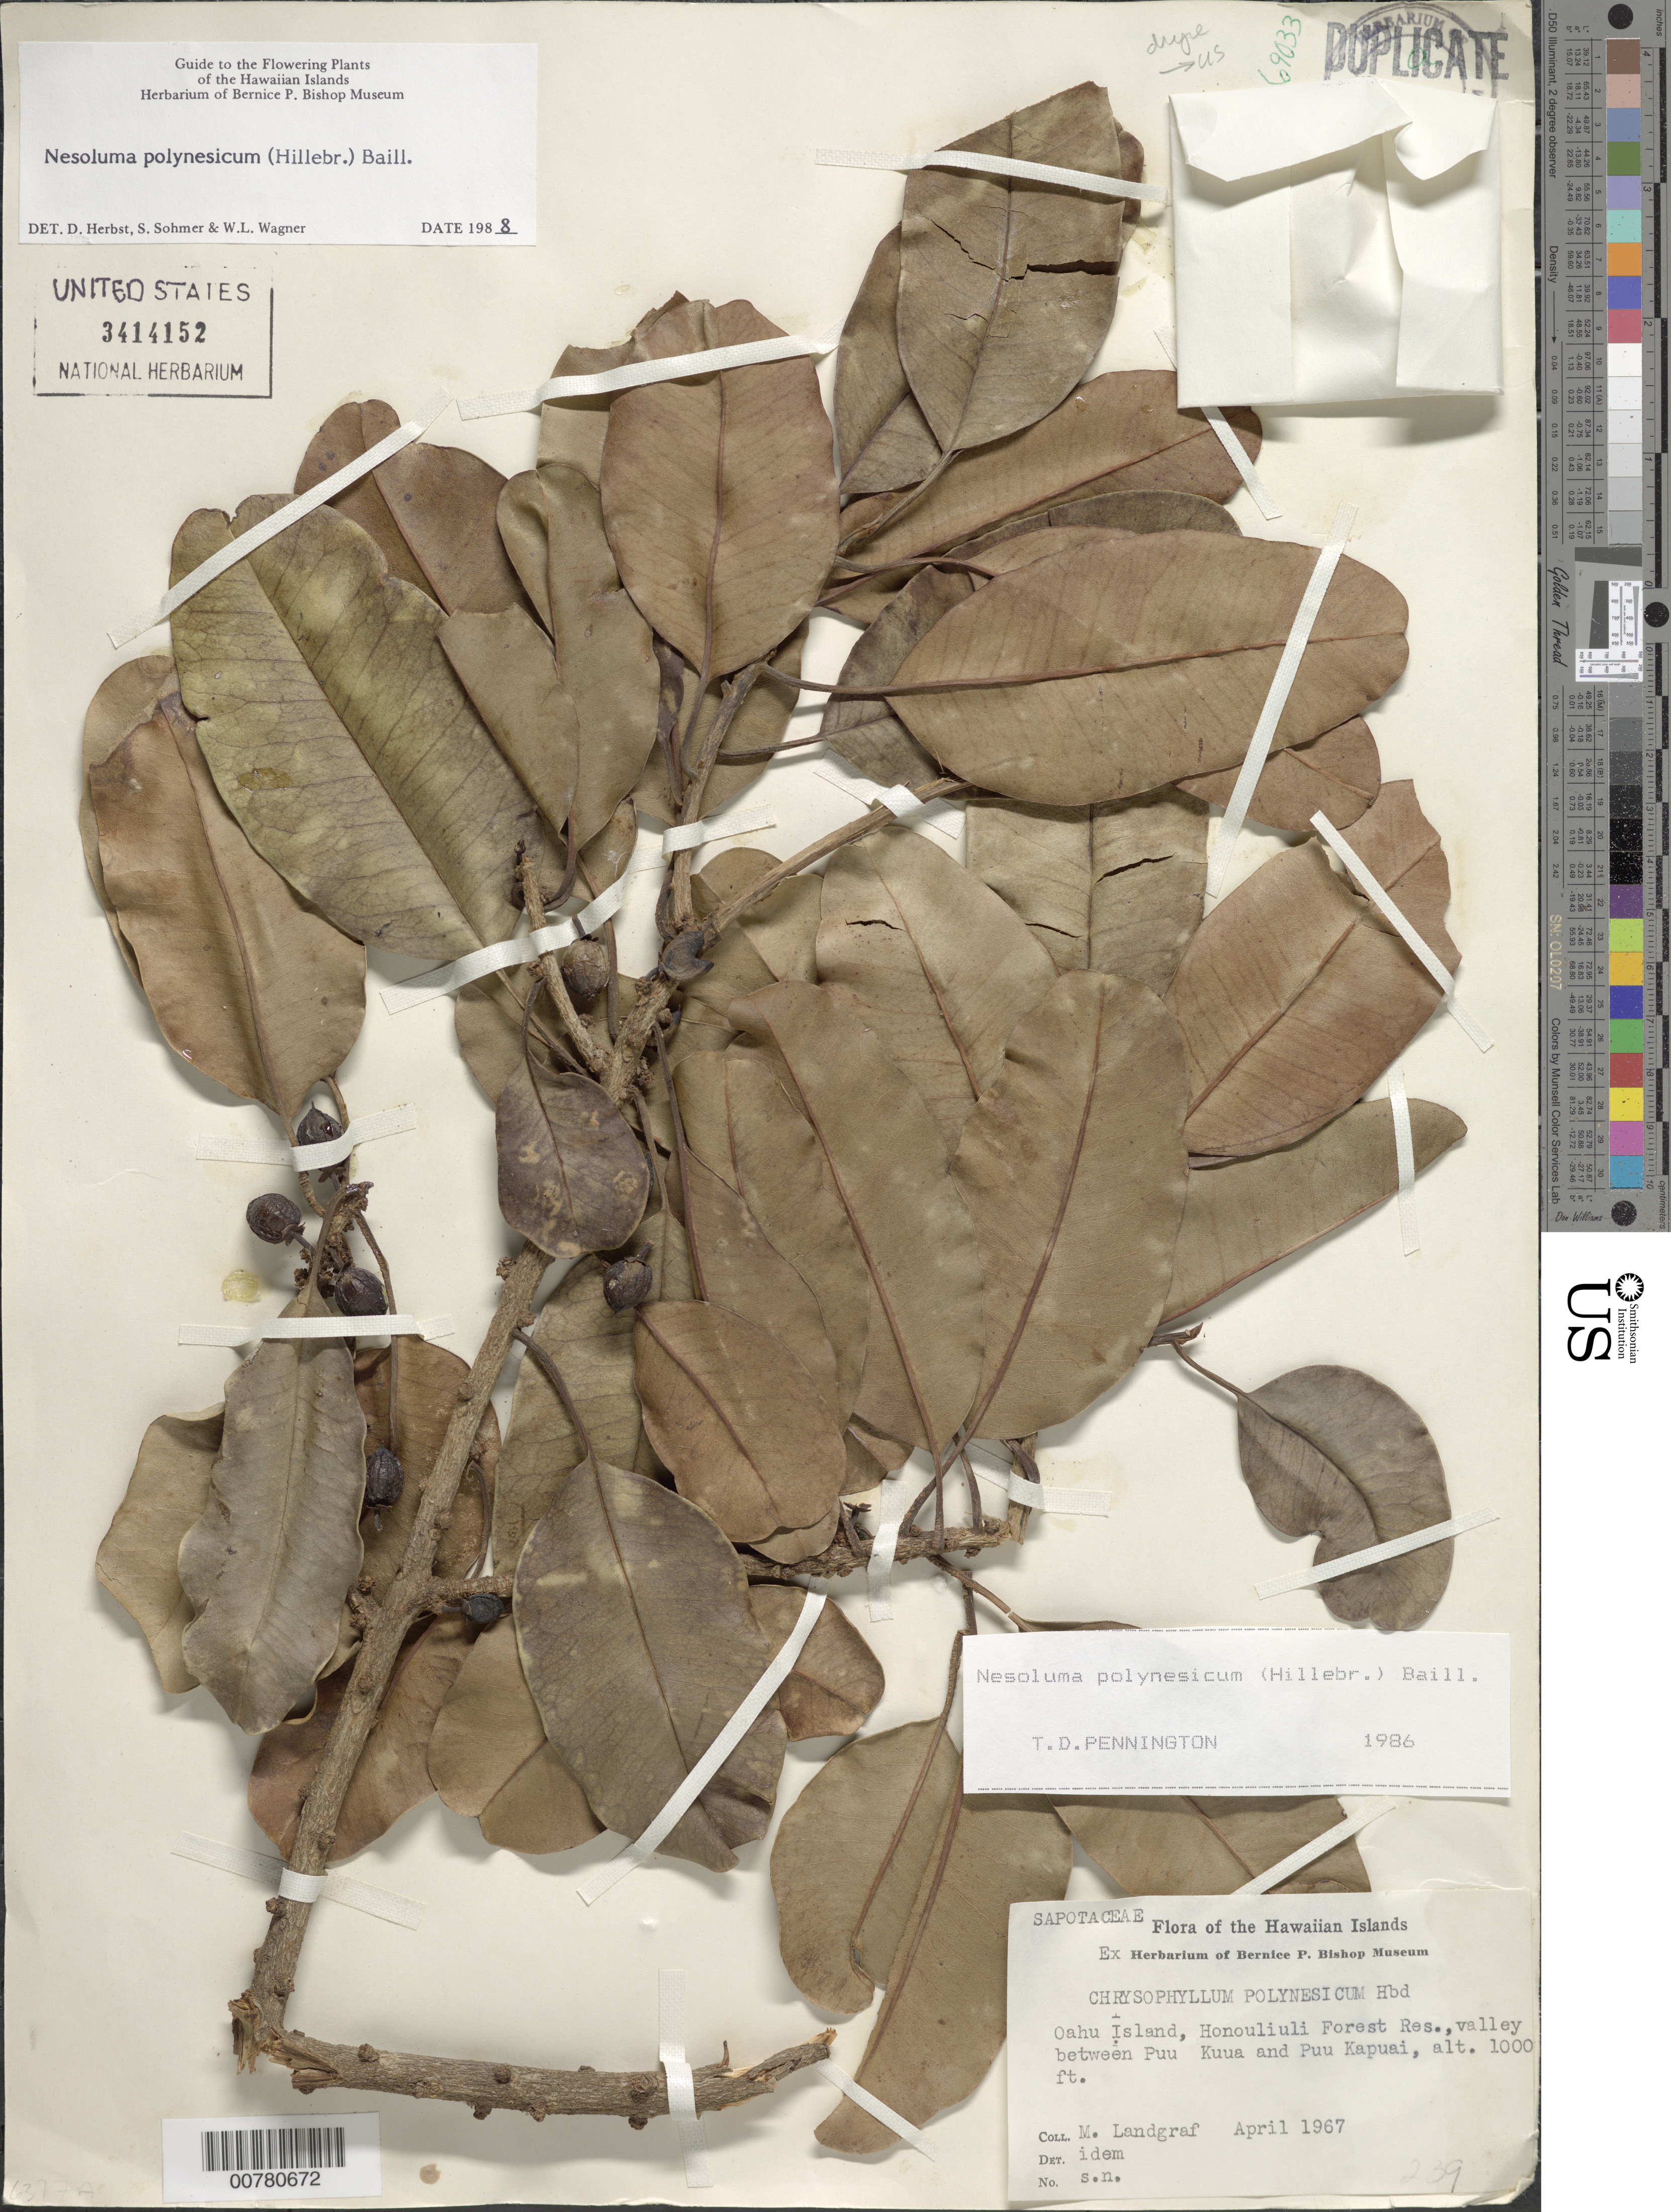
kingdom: Plantae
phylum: Tracheophyta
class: Magnoliopsida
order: Ericales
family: Sapotaceae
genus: Sideroxylon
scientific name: Sideroxylon polynesicum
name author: (Hillebr.) Smedmark & Anderb.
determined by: Herbst, D. R.; Sohmer, S. H.; Wagner, W. L.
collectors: M. Landgraf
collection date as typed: Apr 1967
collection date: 1967-04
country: United States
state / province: Hawaii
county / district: Honolulu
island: Oahu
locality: Honoliuli Res. , valley between Puu Kuua and Puu Kapuai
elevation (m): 304.8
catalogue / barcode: US 3414152